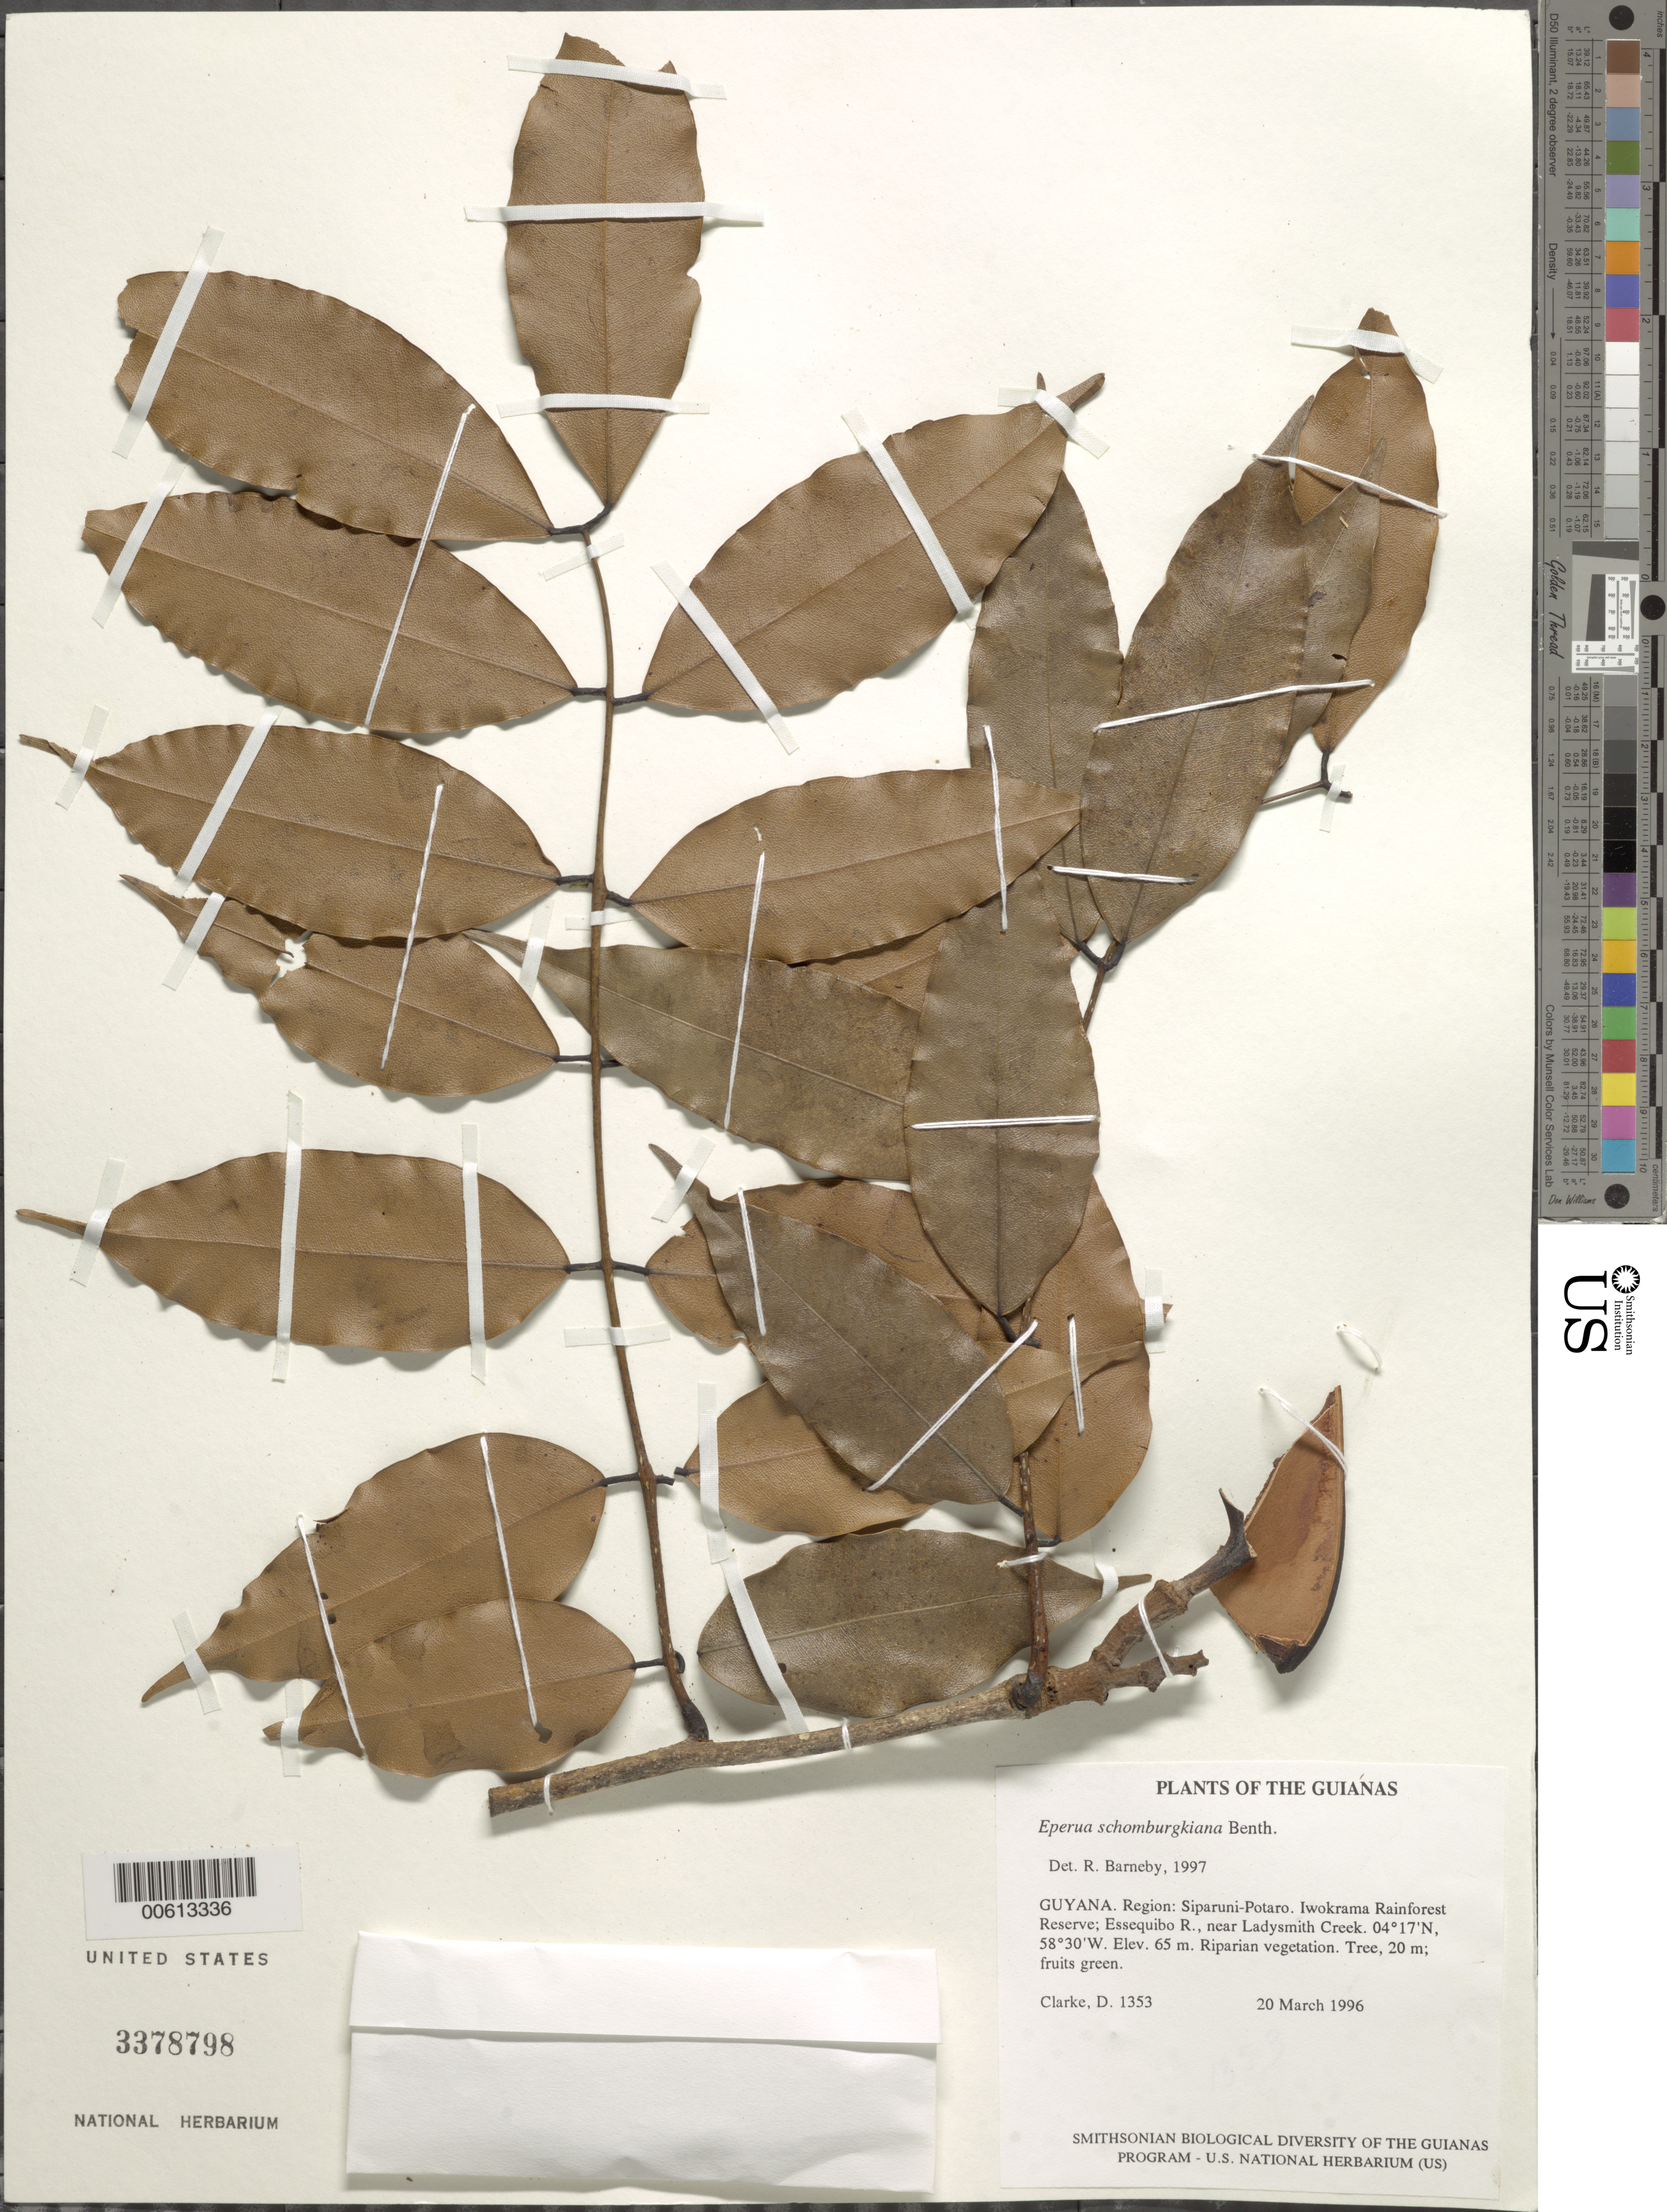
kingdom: Plantae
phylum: Tracheophyta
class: Magnoliopsida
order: Fabales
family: Fabaceae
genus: Eperua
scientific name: Eperua schomburgkiana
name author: Benth.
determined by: Barneby, Rupert C., (NY)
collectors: H. D. Clarke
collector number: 1353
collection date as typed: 20 March 1996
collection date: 1996-03-20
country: Guyana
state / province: Potaro-Siparuni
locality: Iwokrama Rainforest Reserve; Essequibo R., near Ladysmith Creek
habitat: Riparian vegetation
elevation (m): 65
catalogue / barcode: US 3378798